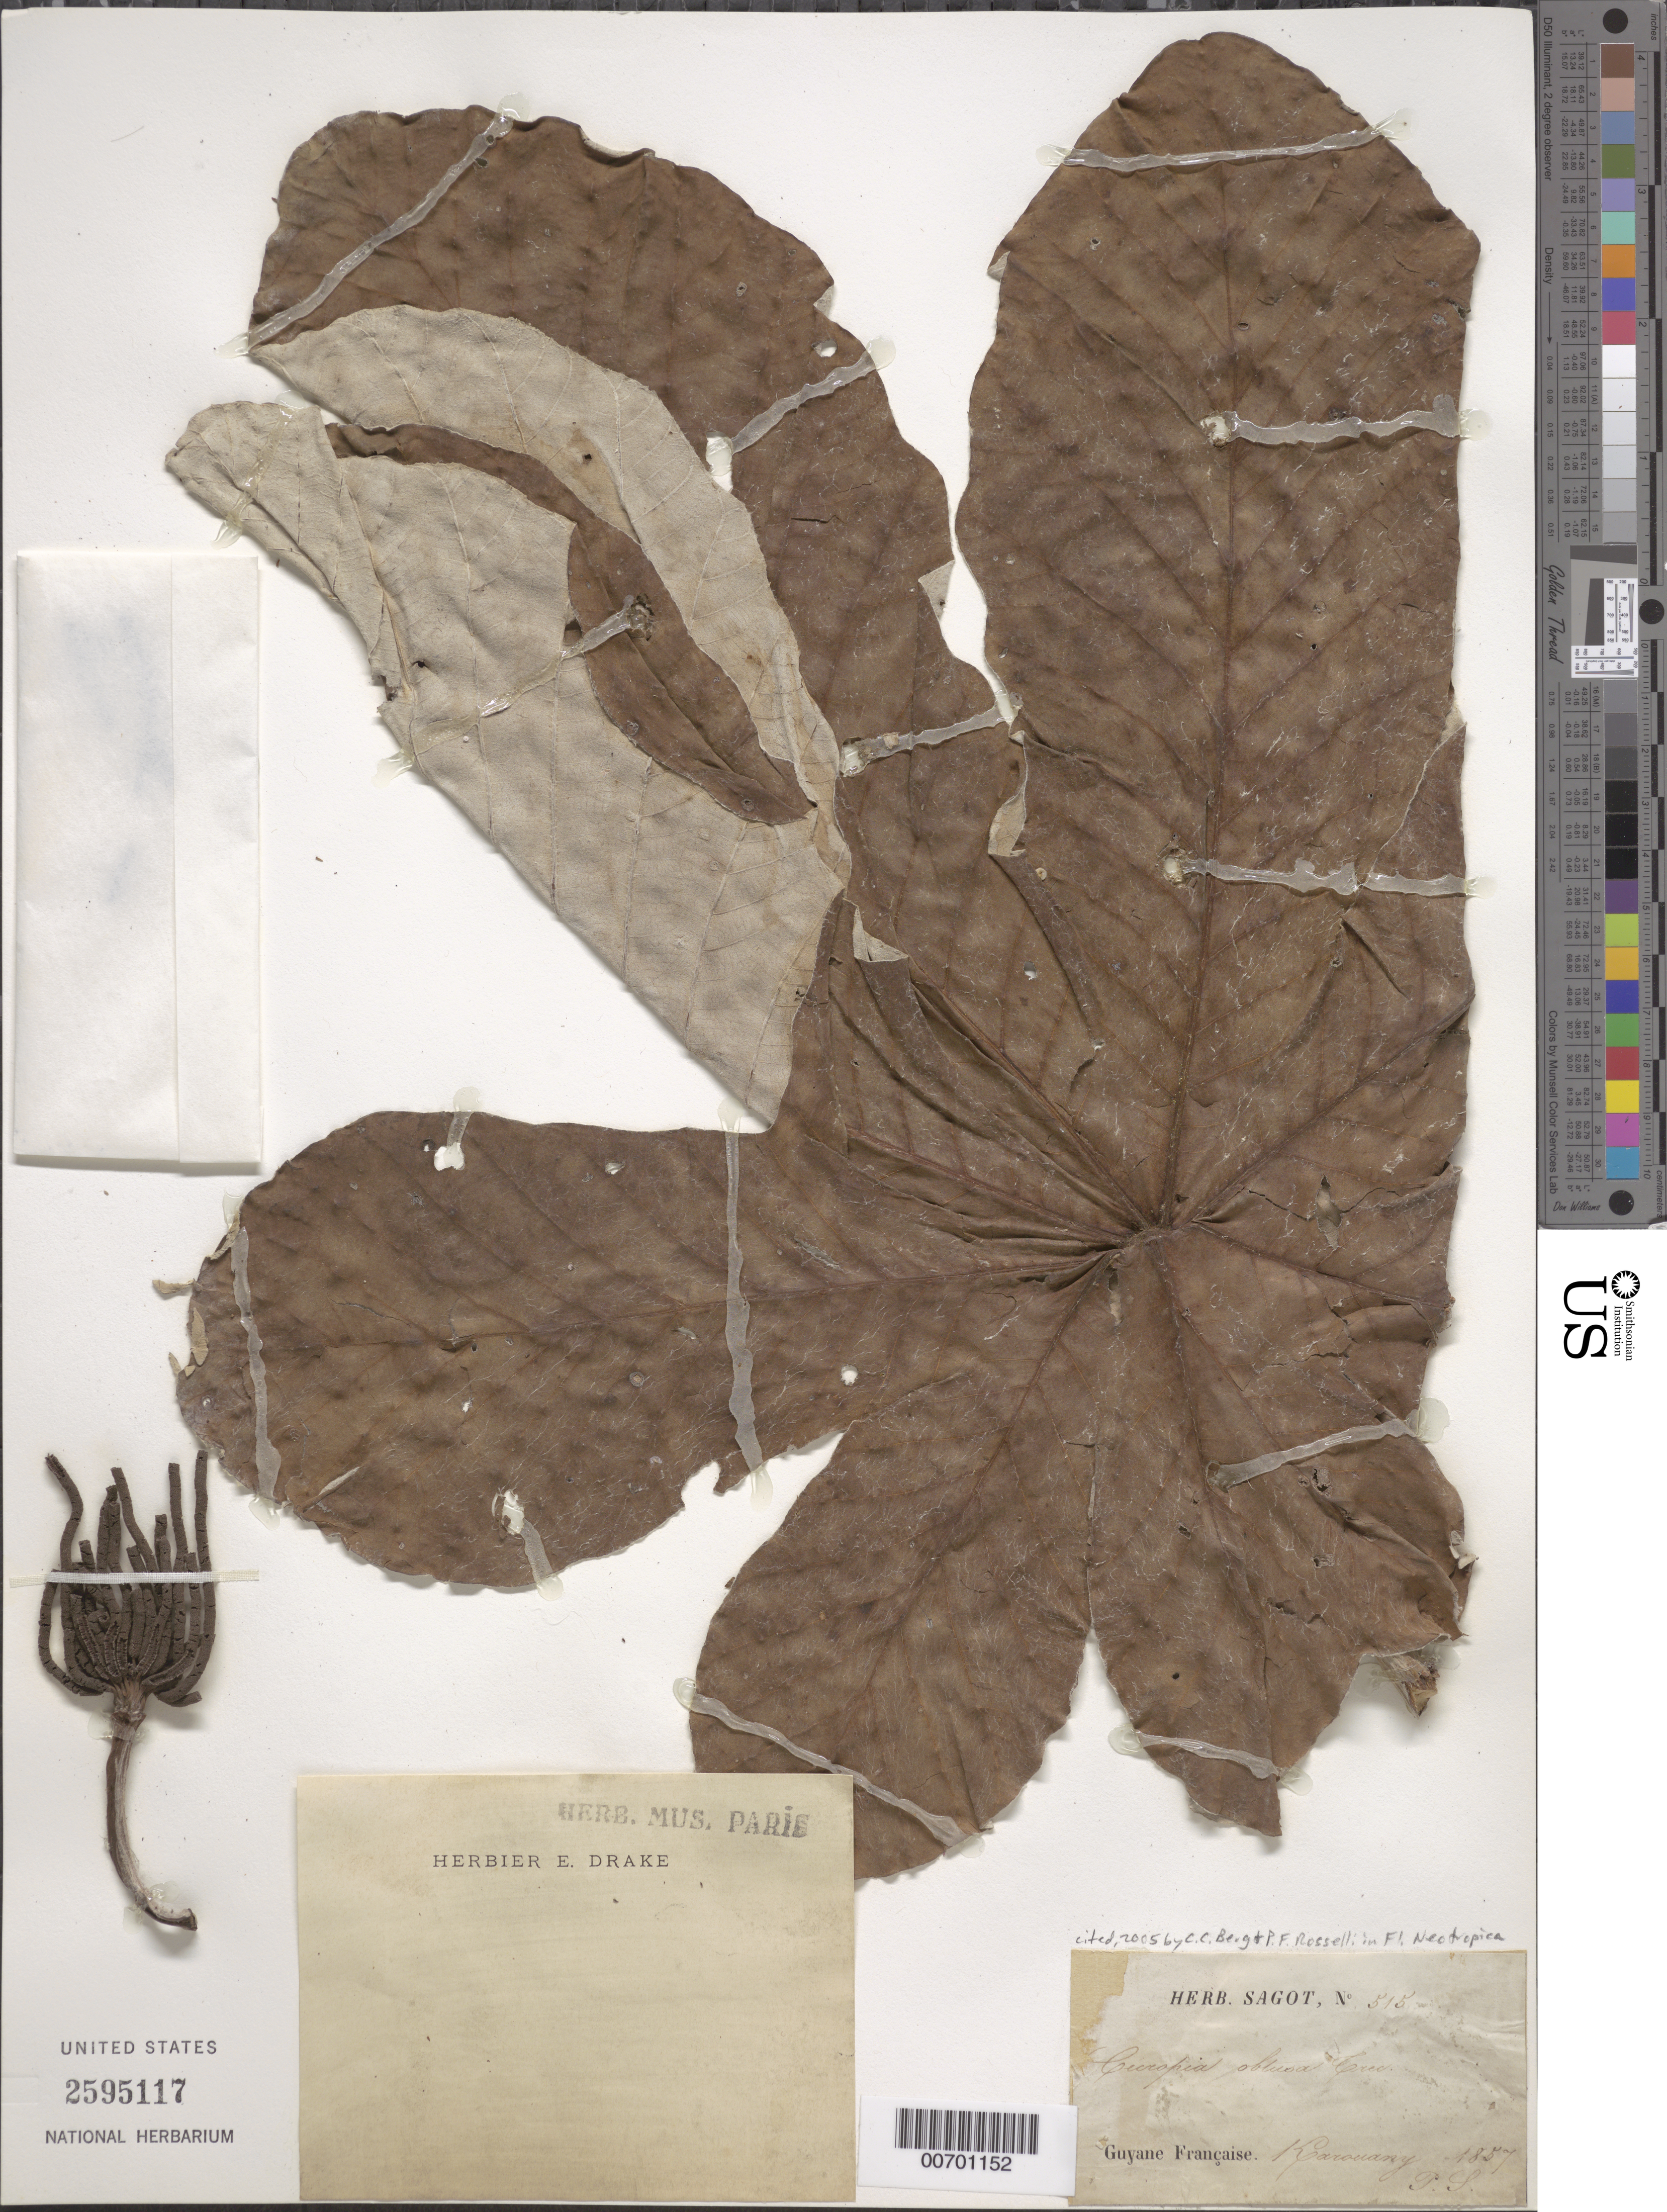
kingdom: Plantae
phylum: Tracheophyta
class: Magnoliopsida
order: Rosales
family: Urticaceae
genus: Cecropia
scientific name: Cecropia obtusa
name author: Trécul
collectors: P. A. Sagot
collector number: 515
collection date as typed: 1857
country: French Guiana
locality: Karouany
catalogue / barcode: US 2595117